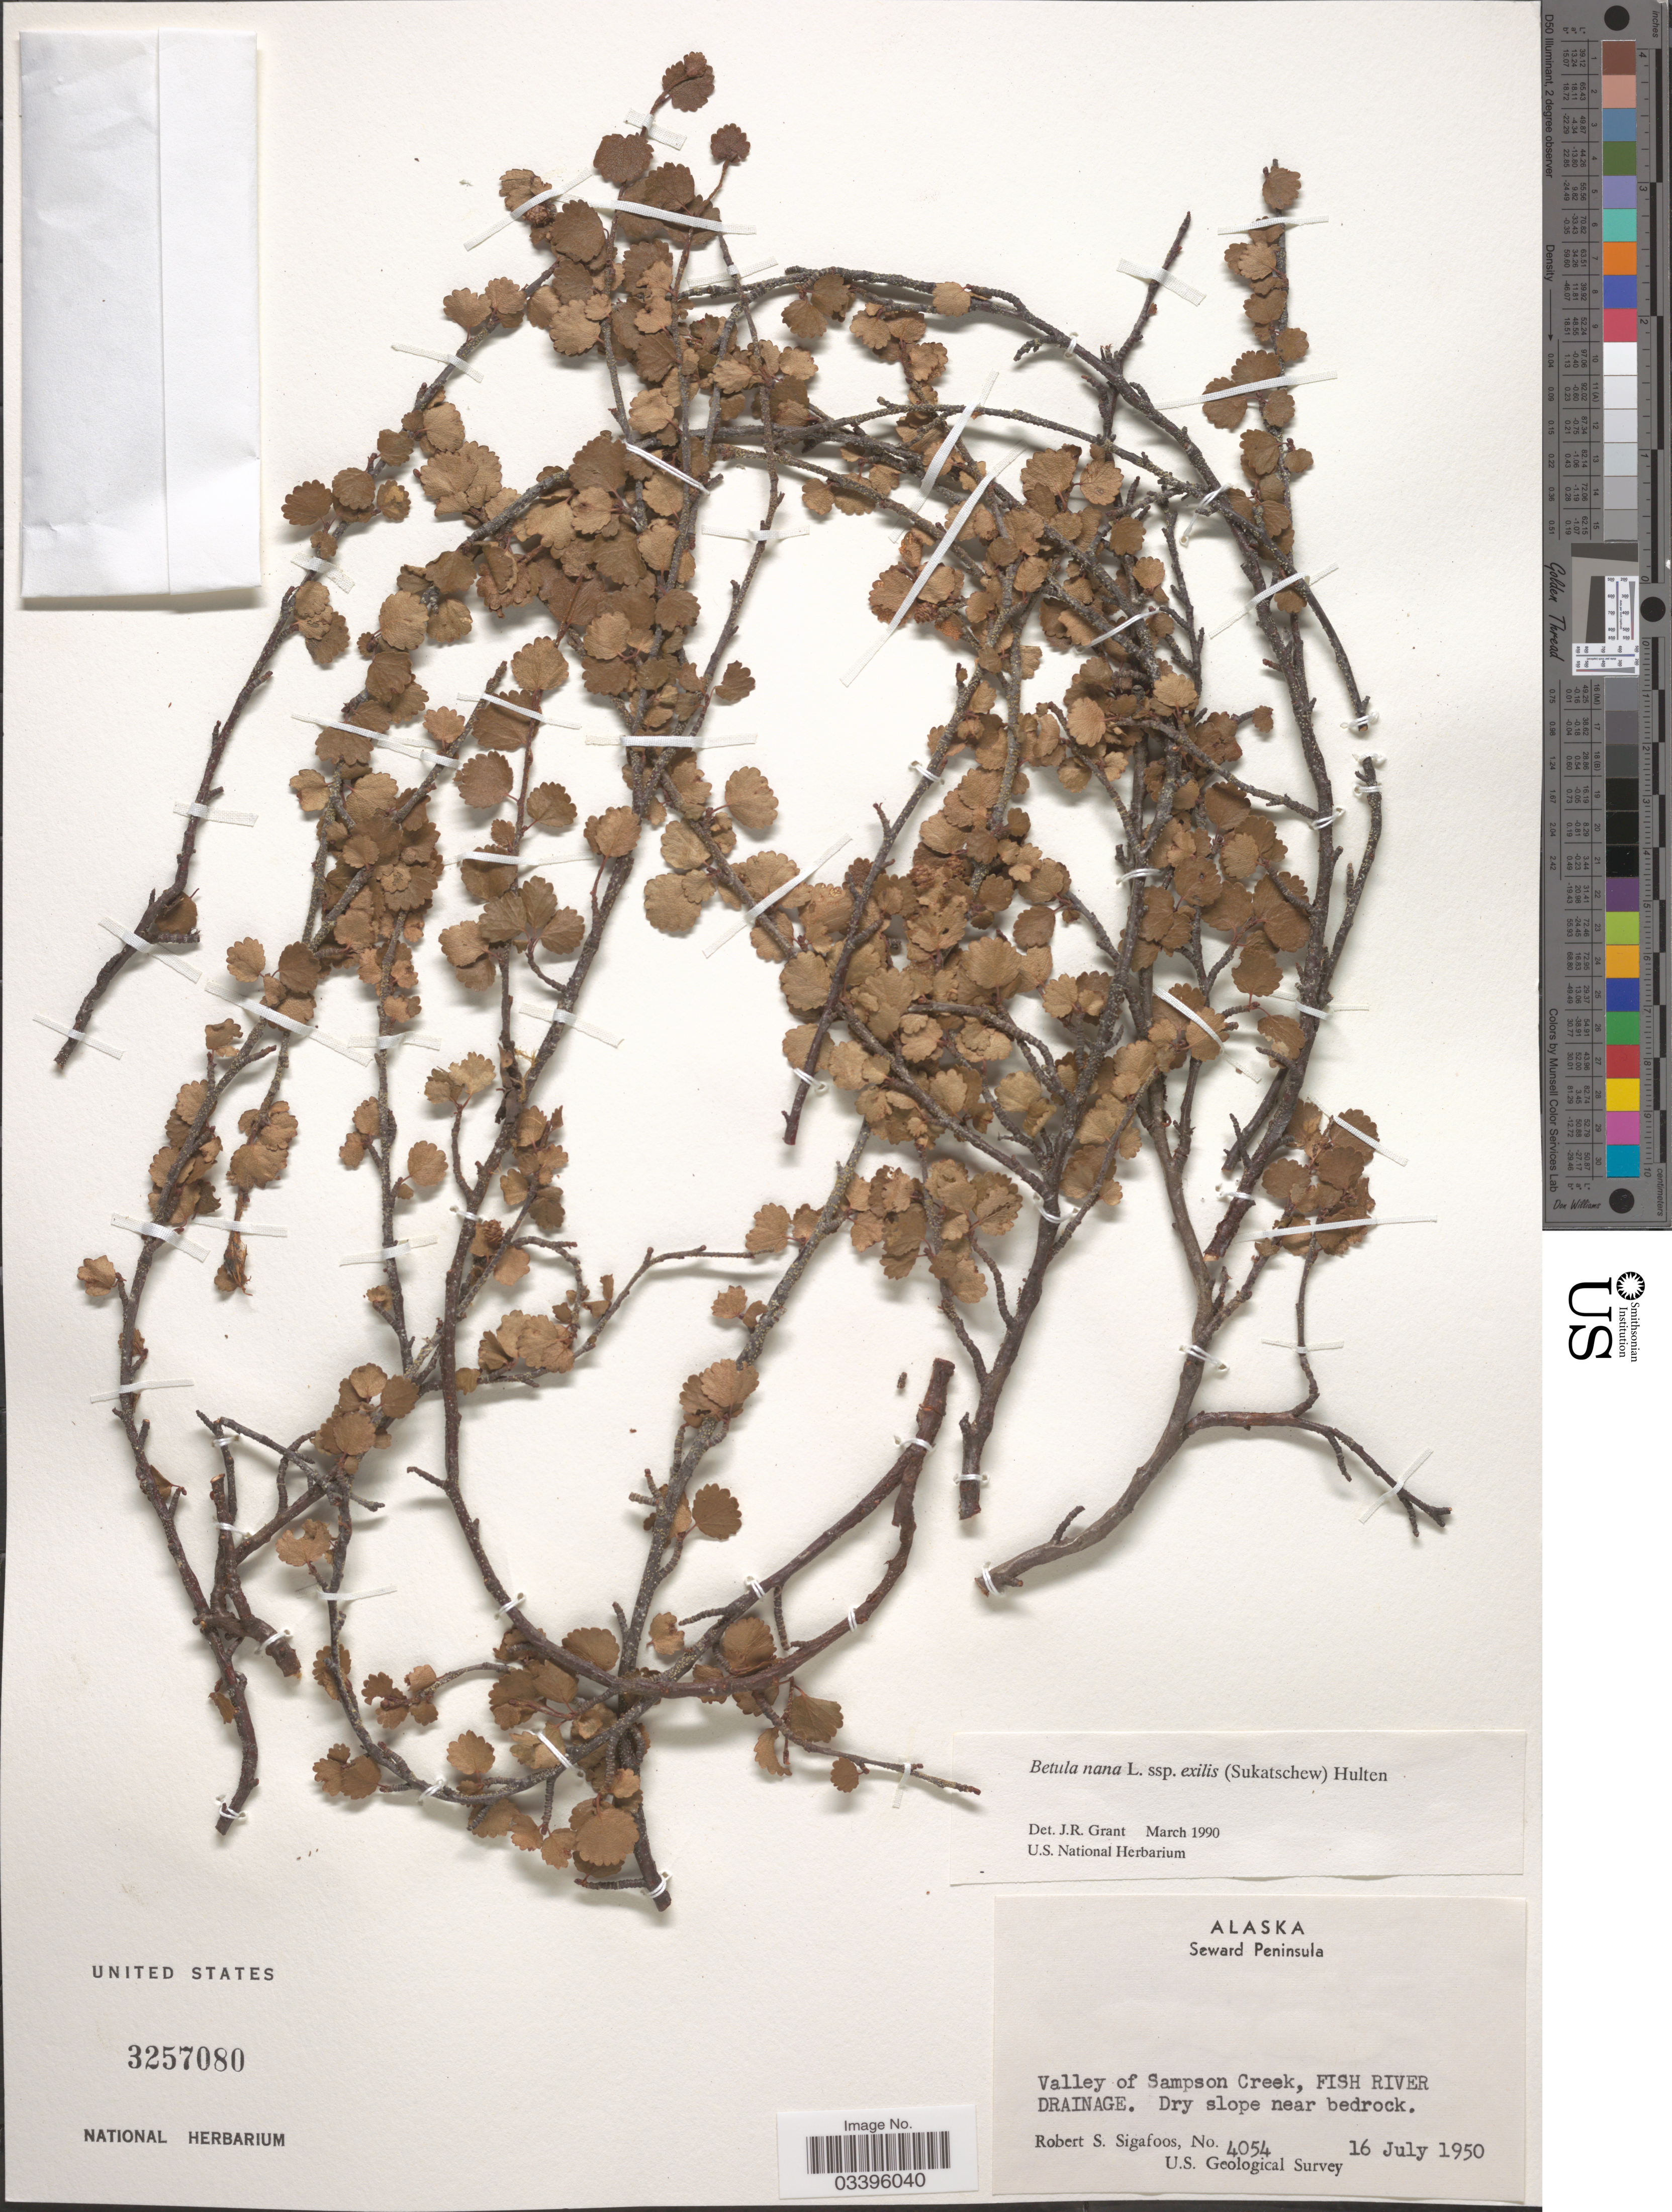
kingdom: Plantae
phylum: Tracheophyta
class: Magnoliopsida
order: Fagales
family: Betulaceae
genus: Betula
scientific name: Betula nana subsp. exilis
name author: L.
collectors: R. Sigafoos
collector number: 4054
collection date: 1950-07-16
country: United States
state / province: Alaska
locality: Seward Peninsula. Valley of Sampson Creek, Fish River Drainage. Dry slope near bedrock.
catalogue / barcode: US 3257080